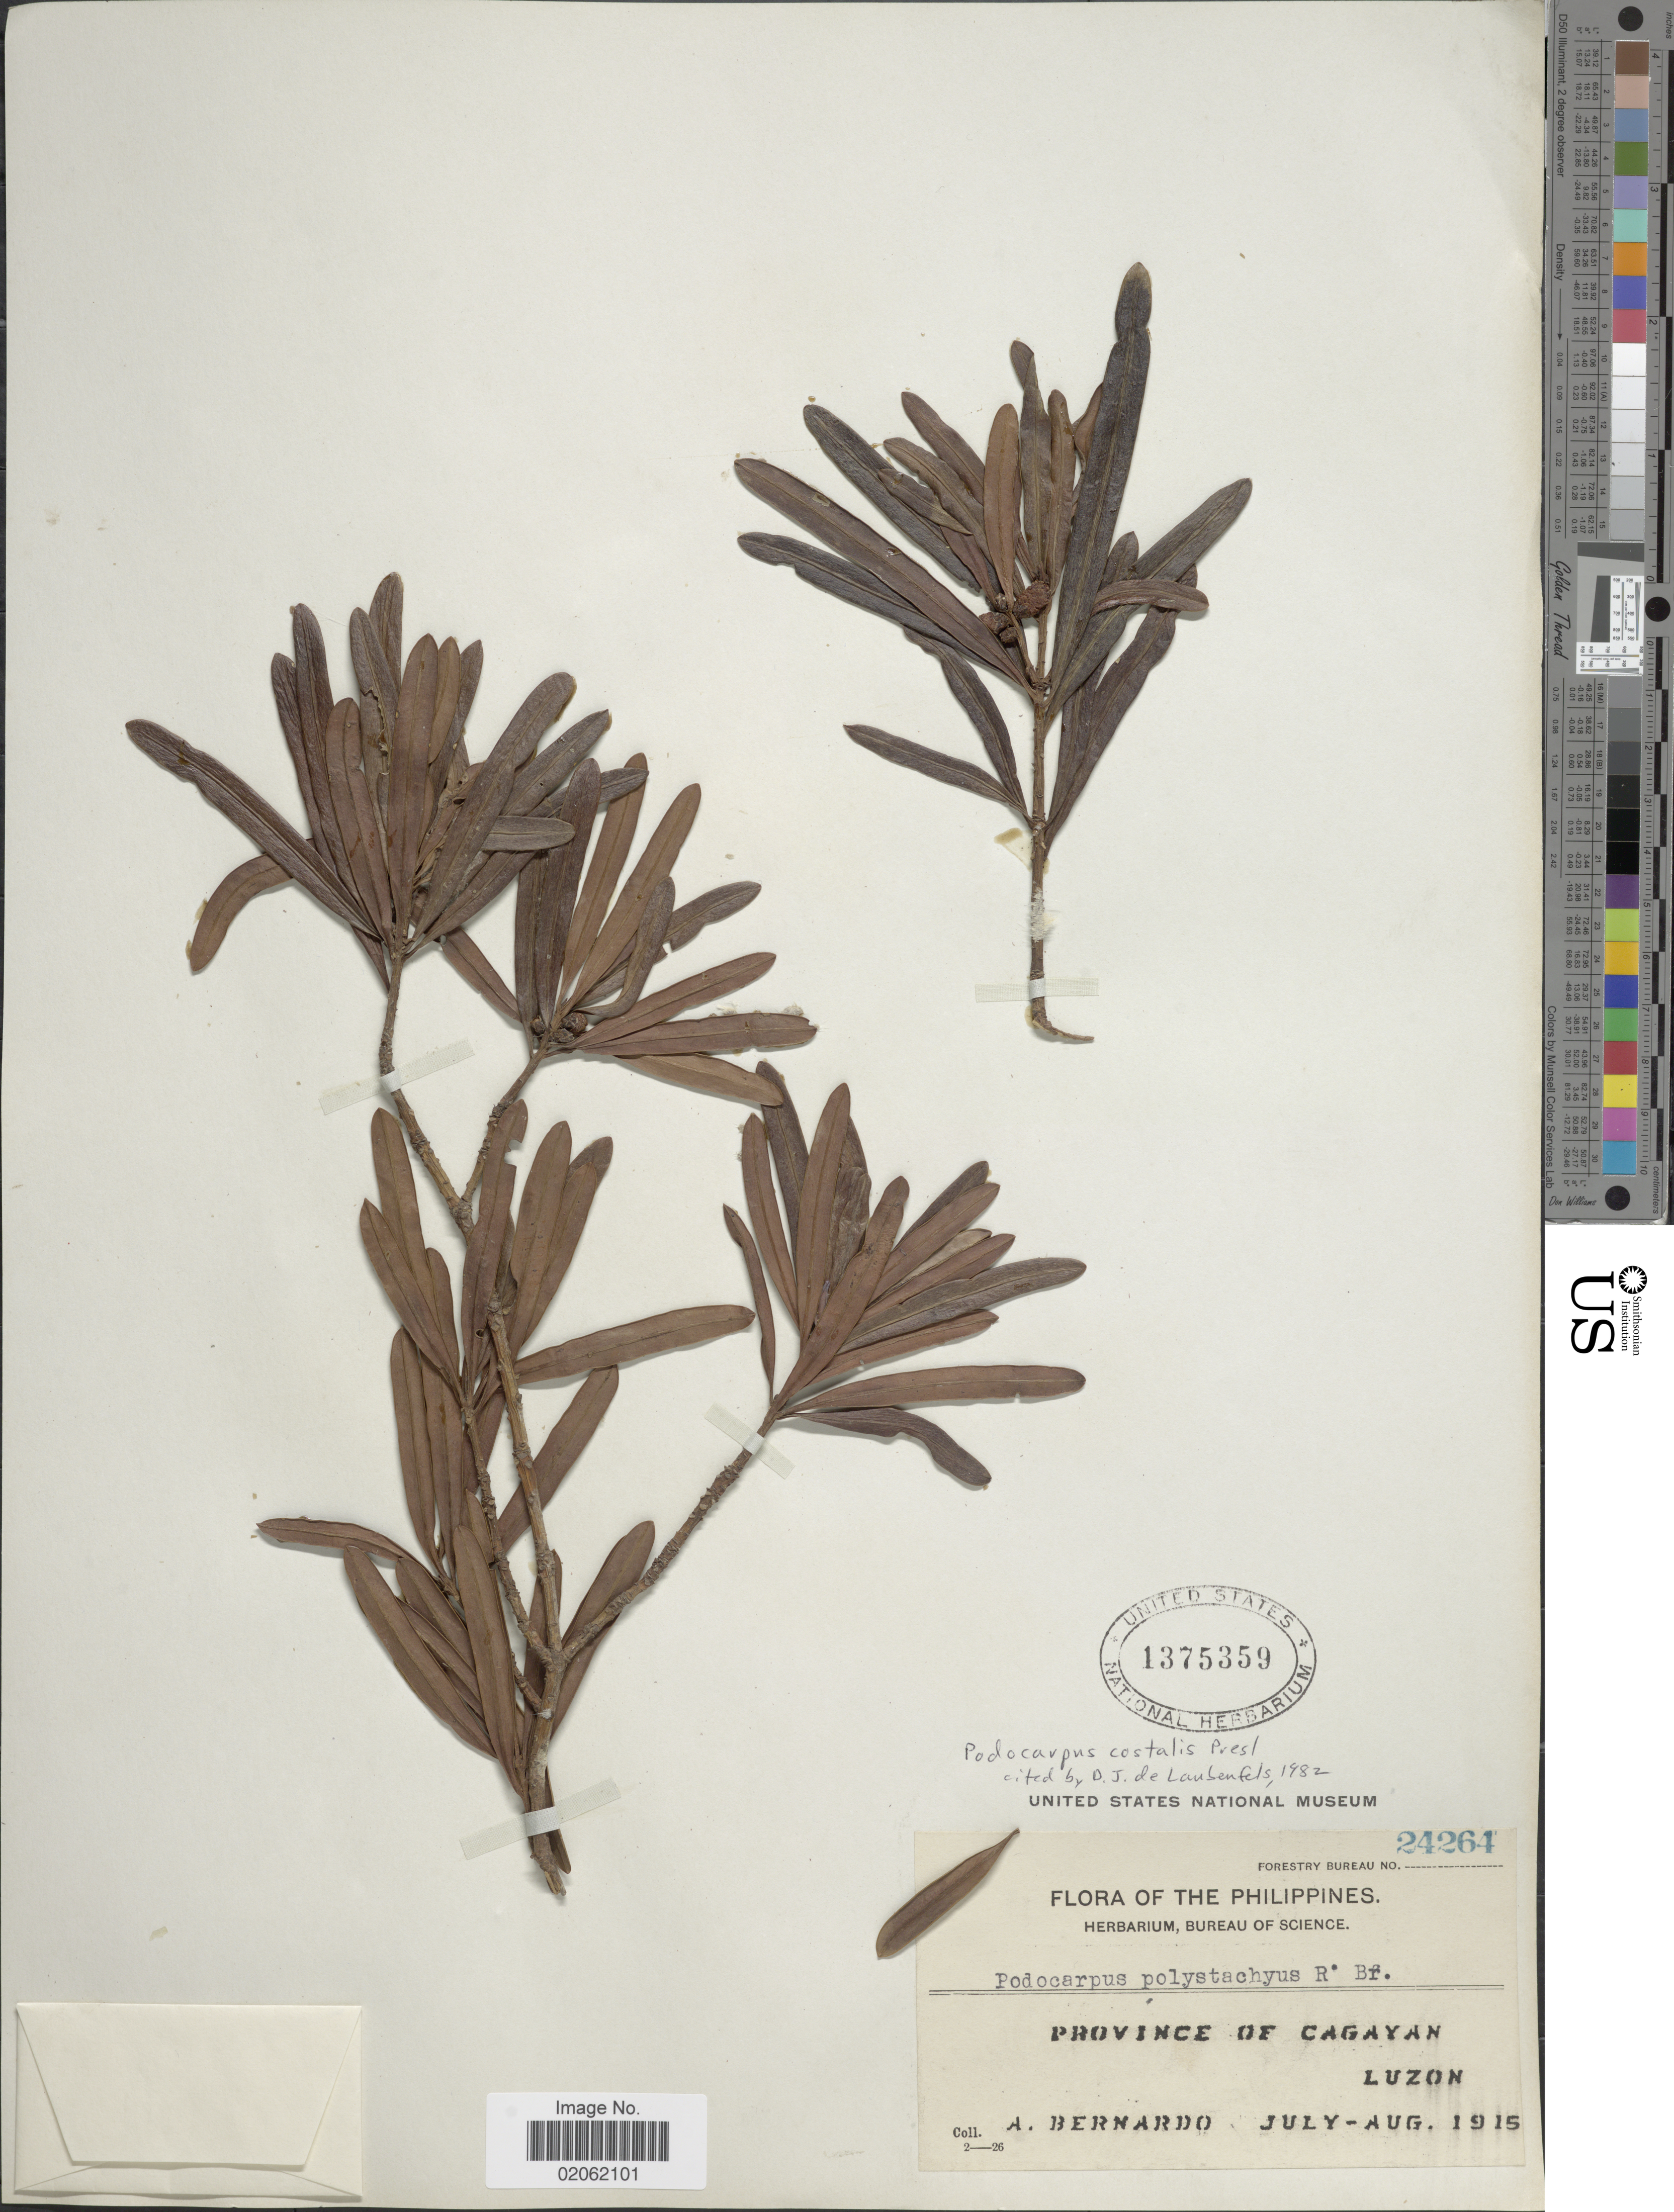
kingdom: Plantae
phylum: Tracheophyta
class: Pinopsida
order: Pinales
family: Podocarpaceae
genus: Podocarpus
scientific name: Podocarpus costalis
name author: C. Presl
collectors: A. Bernardo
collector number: Forestry Bureau 24264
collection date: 1915-07/1915-08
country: Philippines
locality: Province of Cagayan, Luzon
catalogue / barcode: US 1375359